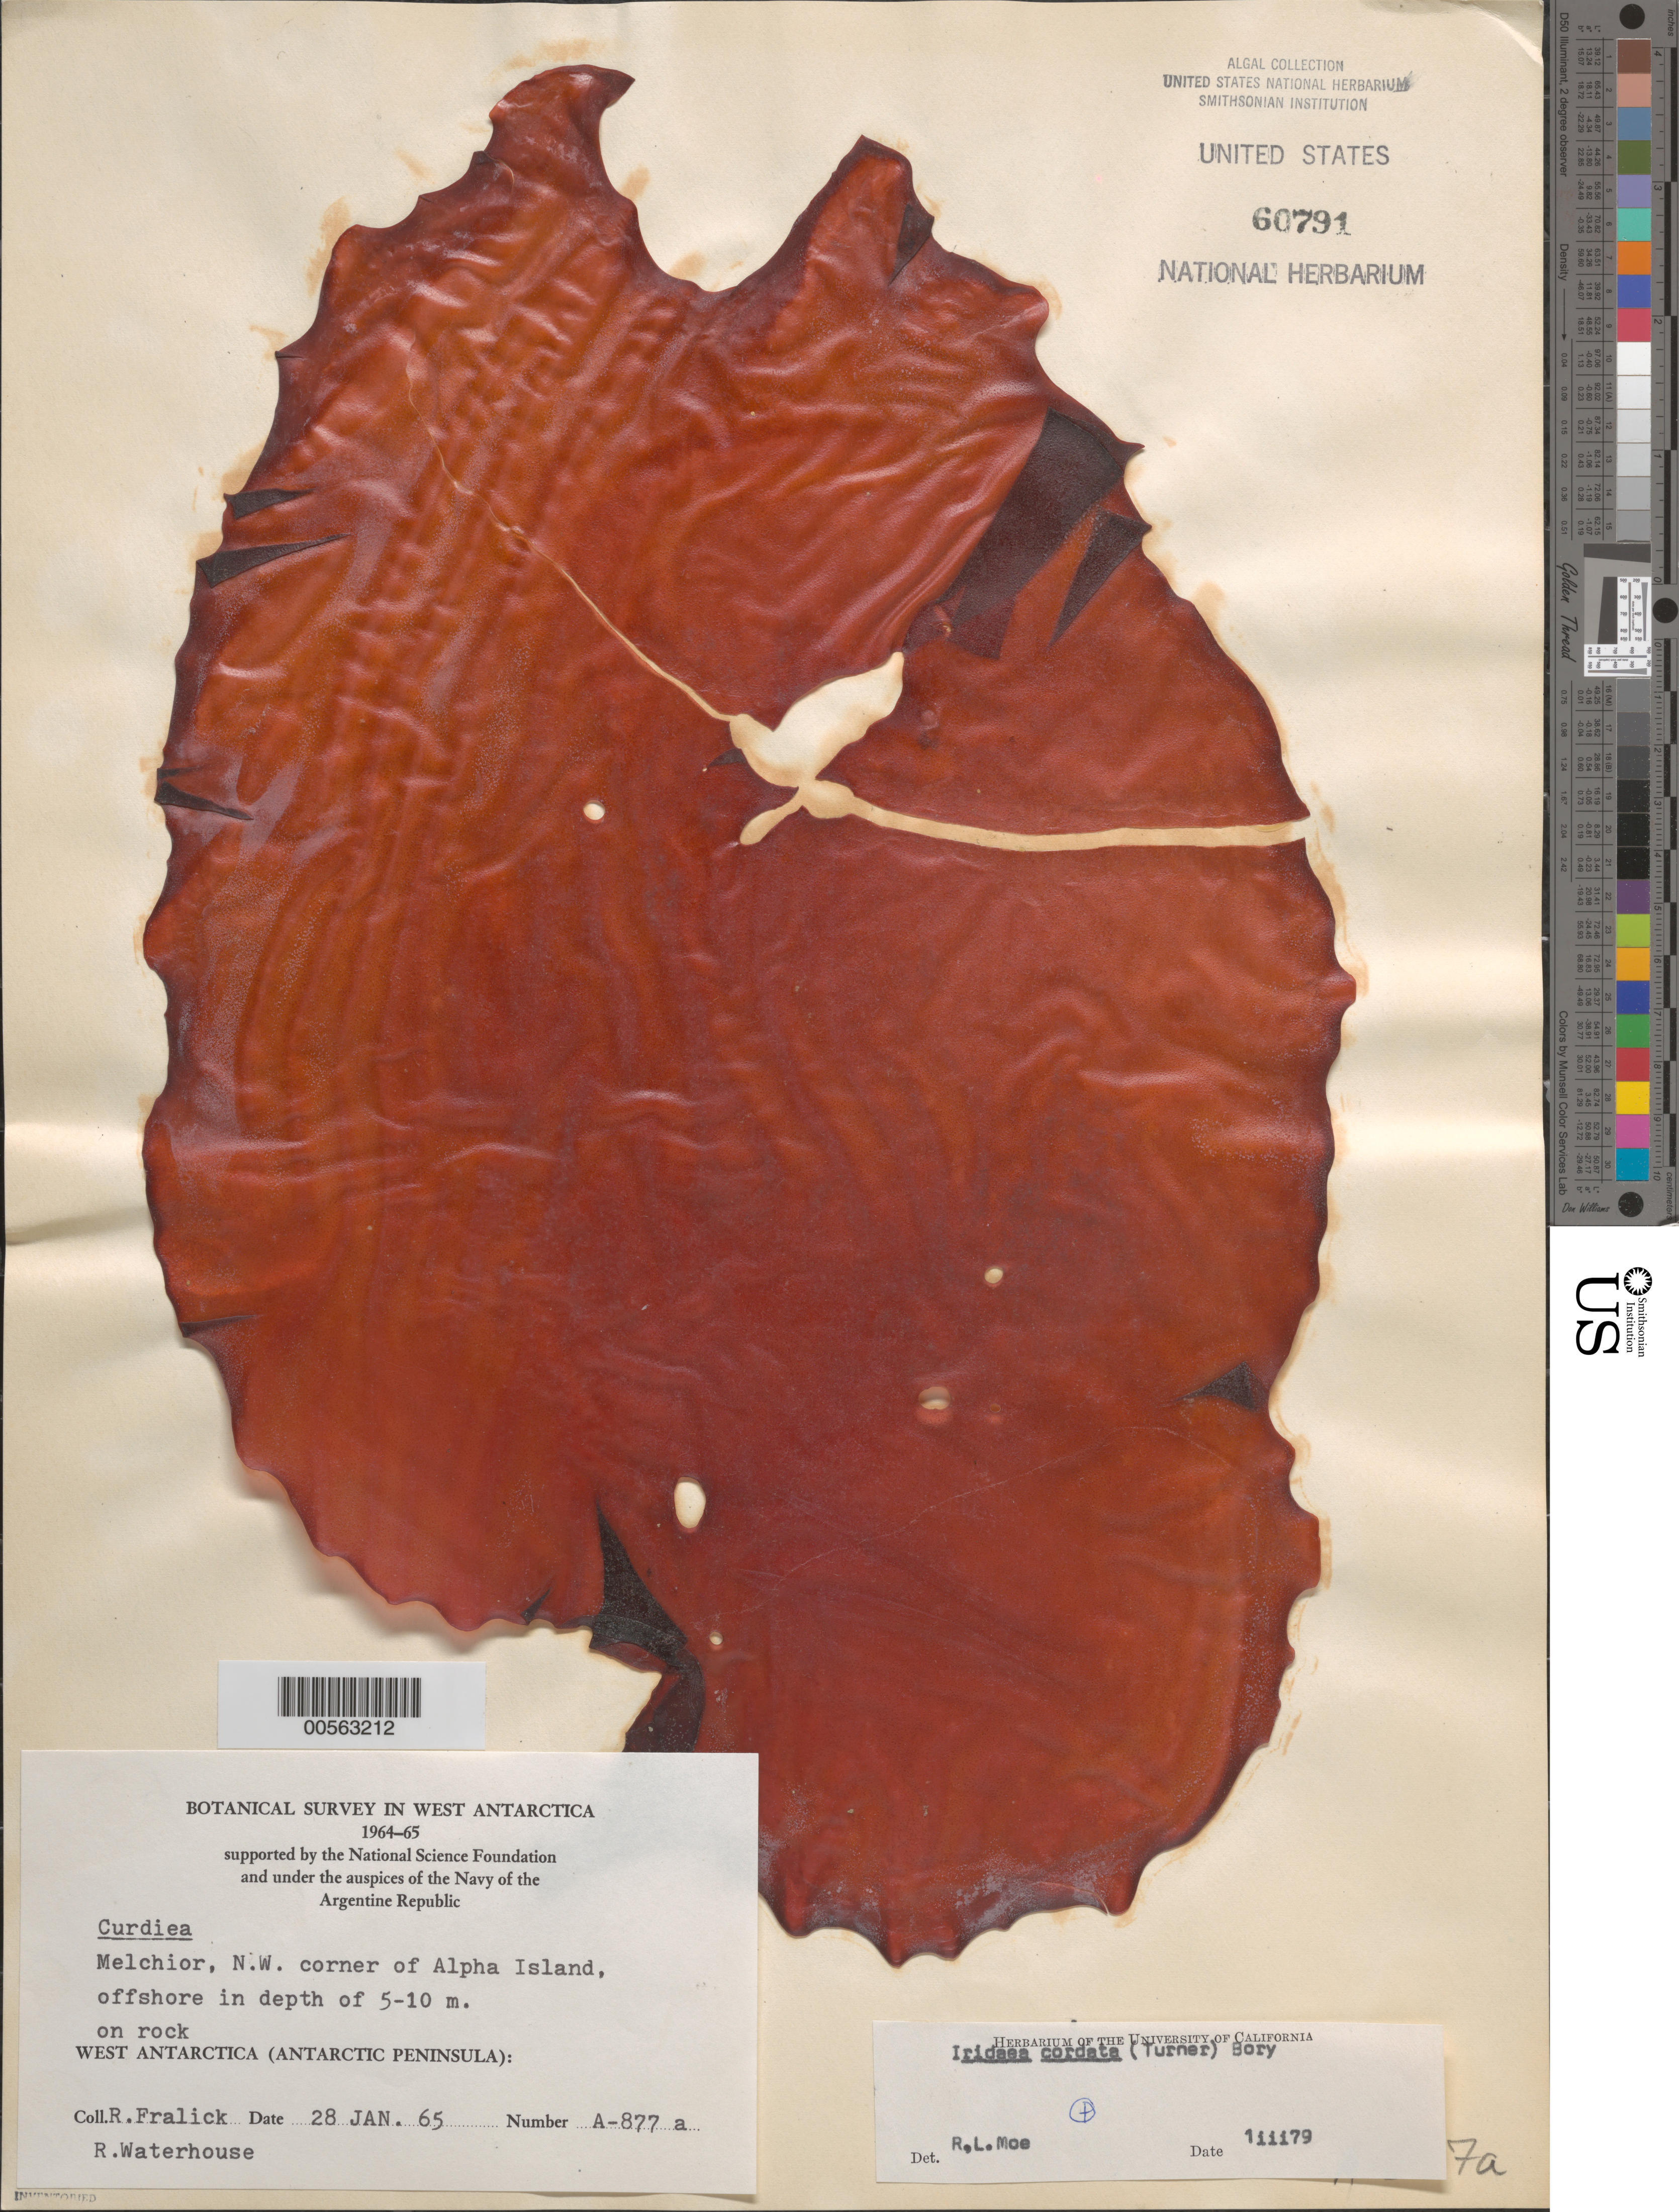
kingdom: Plantae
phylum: Rhodophyta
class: Florideophyceae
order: Gigartinales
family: Gigartinaceae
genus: Iridaea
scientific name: Iridaea cordata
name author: (Turner) Bory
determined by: Moe, R. L.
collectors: R. Fralick & R. Waterhouse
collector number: A-877a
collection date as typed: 28 Dec 1964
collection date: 1964-12-28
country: Antarctica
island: Alpha Island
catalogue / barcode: US 60791